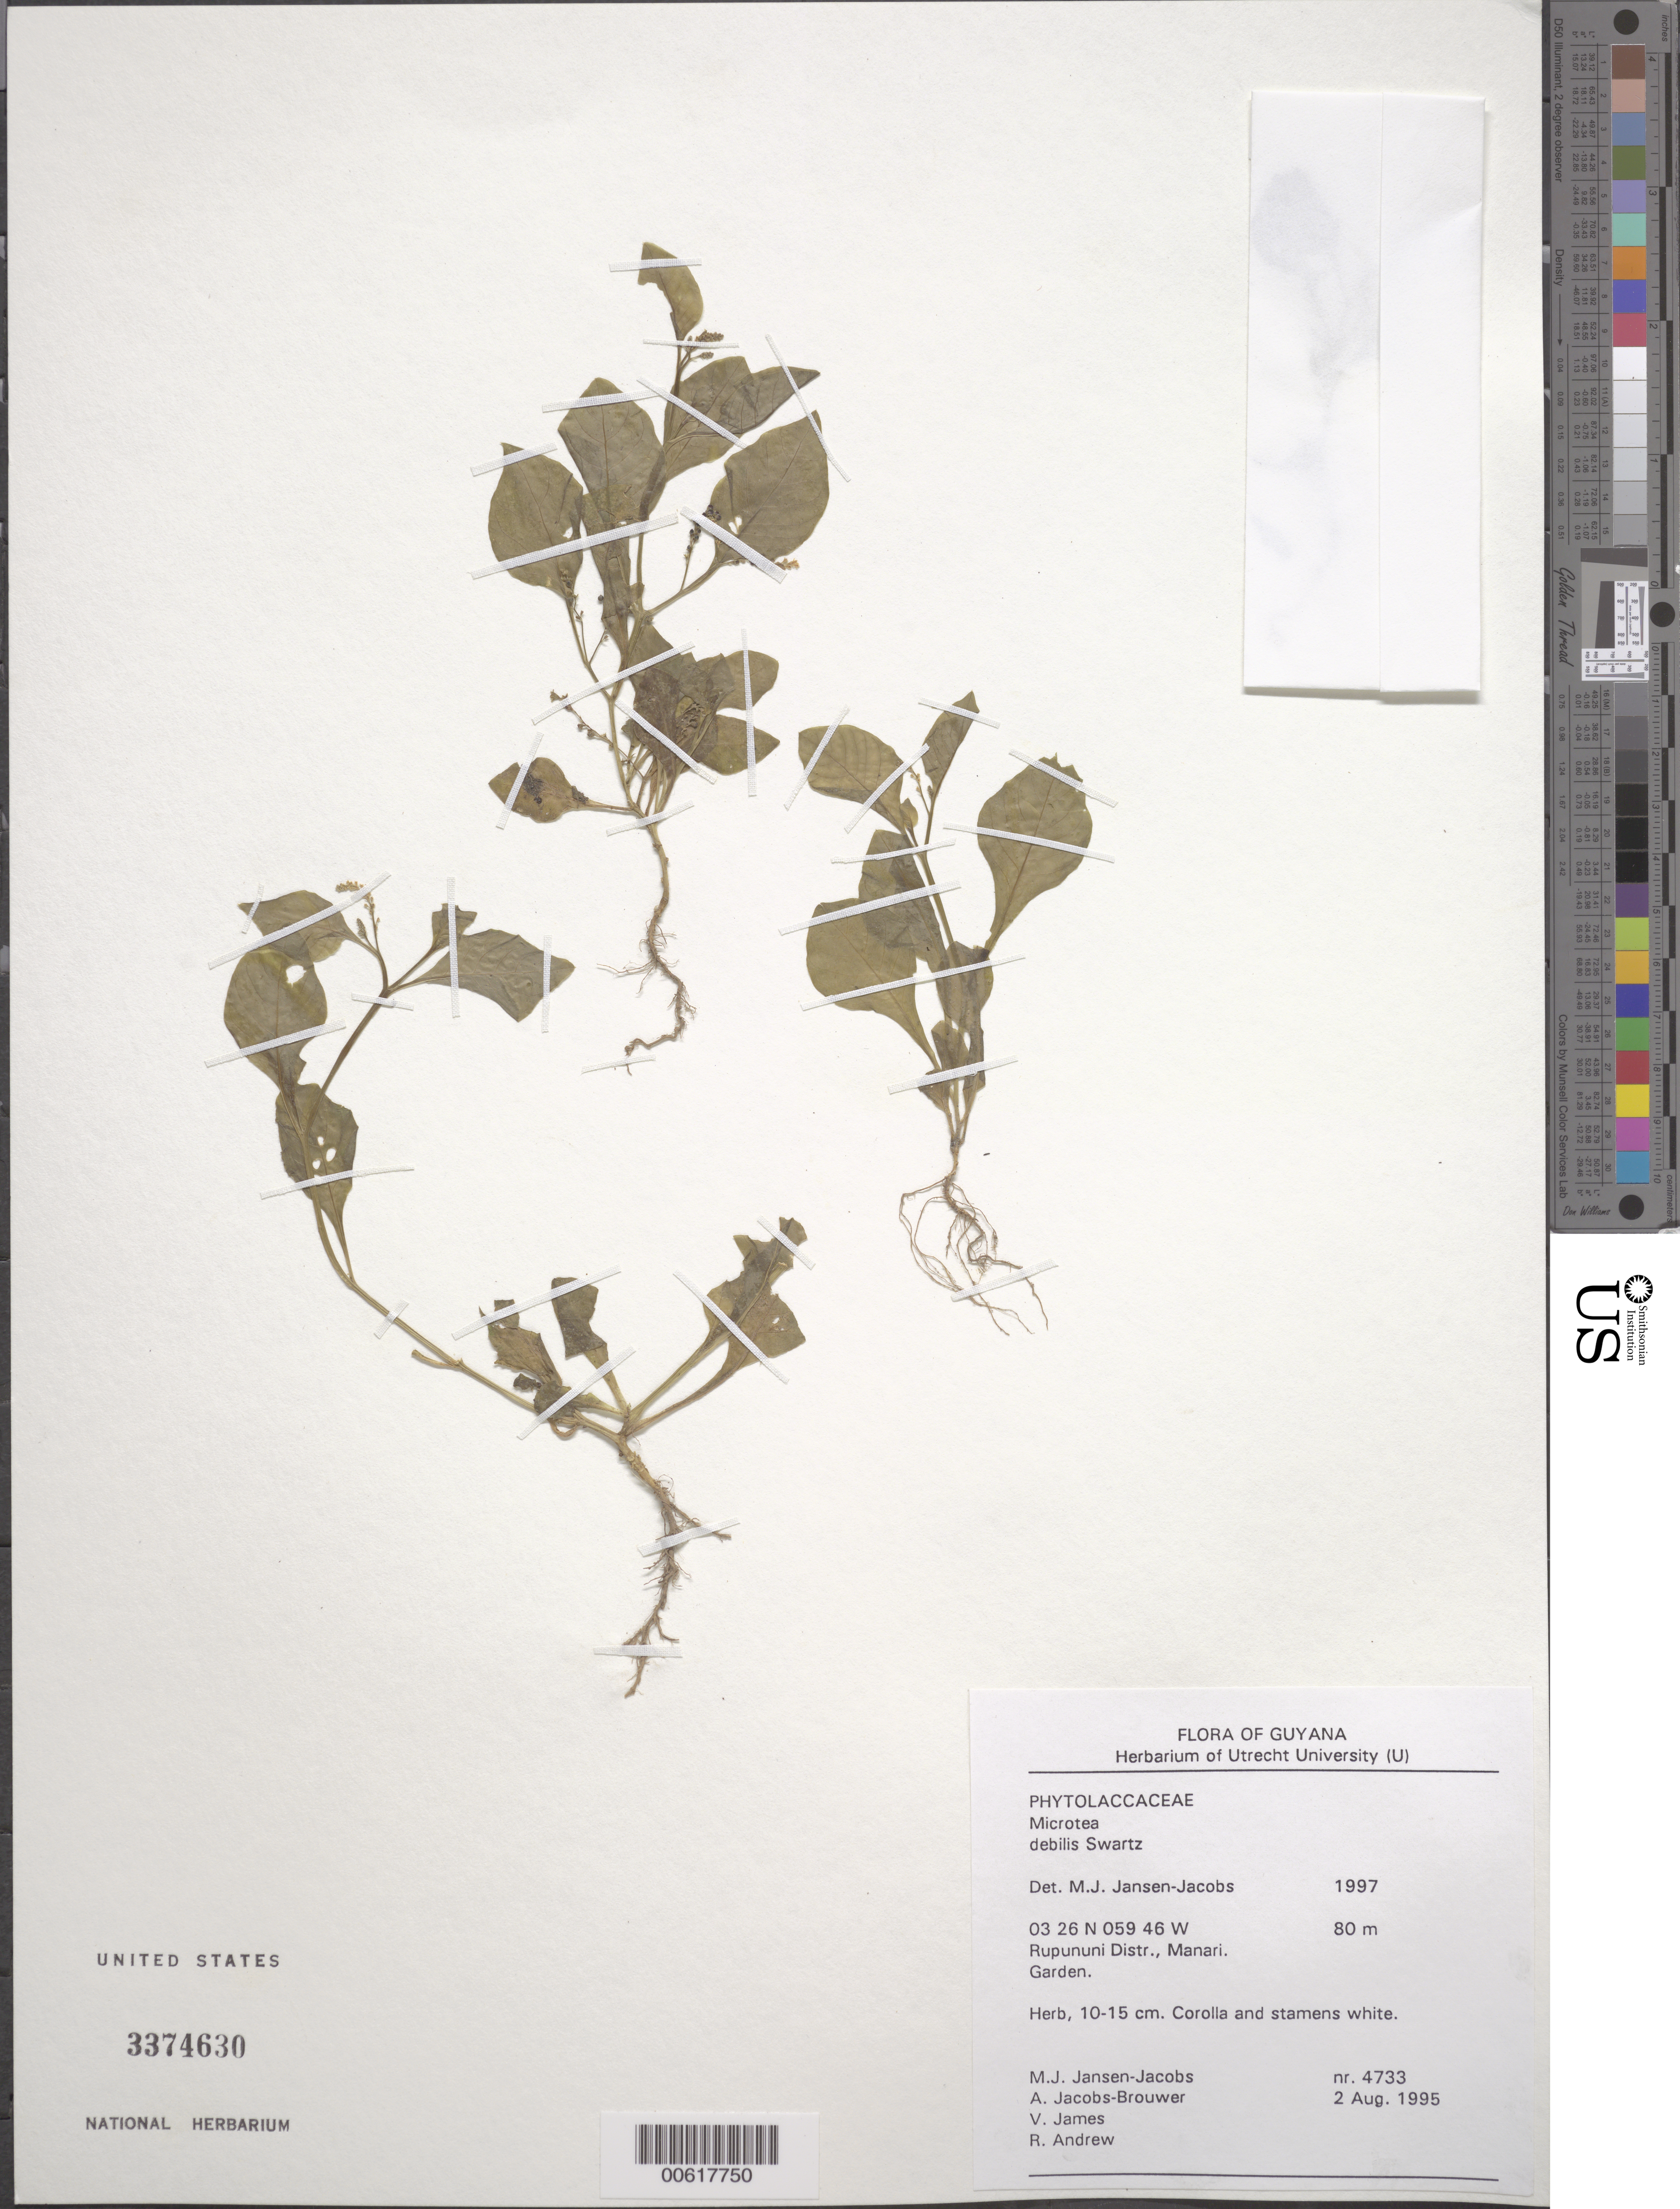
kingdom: Plantae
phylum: Tracheophyta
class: Magnoliopsida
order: Caryophyllales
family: Microteaceae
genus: Microtea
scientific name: Microtea debilis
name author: Sw.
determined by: de Filipps, R.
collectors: M. J. Jansen-Jacobs, A. Jacobs-Brouwer, V. James & R. Andrew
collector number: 4733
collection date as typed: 2-Aug-95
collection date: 1995-08-02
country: Guyana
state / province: U. Takutu-U. Essequibo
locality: Manari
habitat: Garden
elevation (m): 80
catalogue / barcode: US 3374630